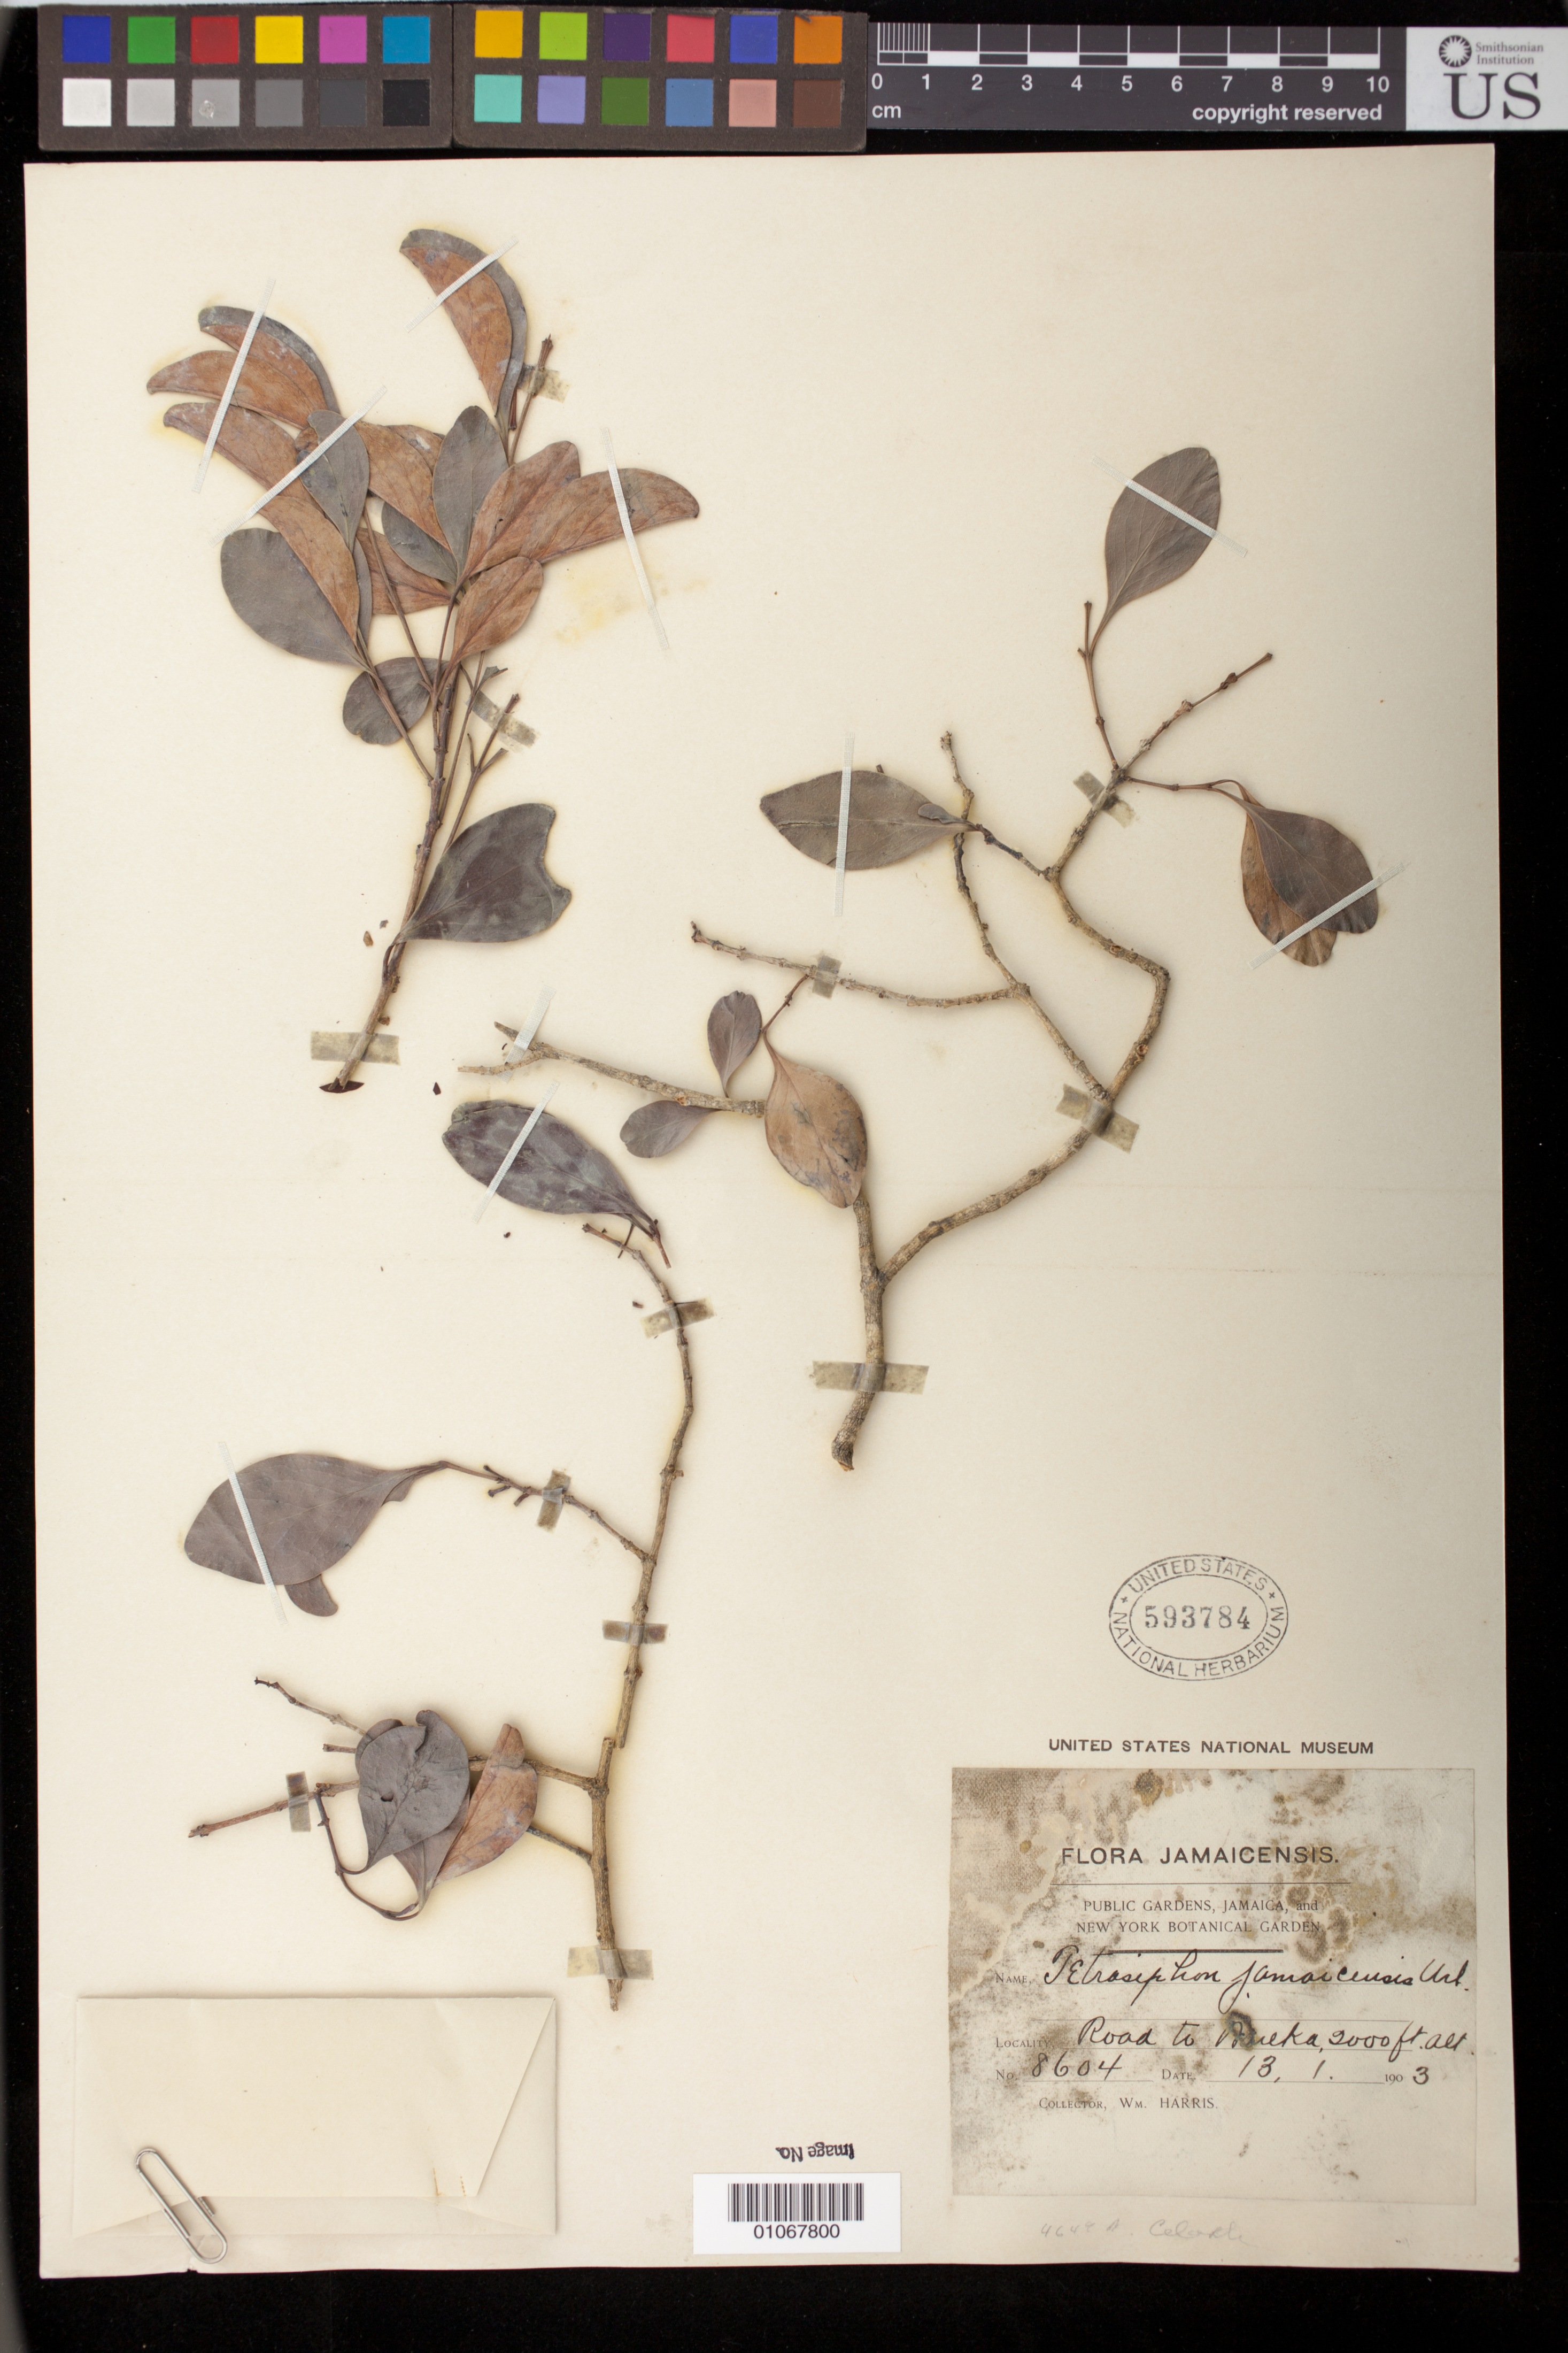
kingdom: Plantae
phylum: Tracheophyta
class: Magnoliopsida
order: Celastrales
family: Celastraceae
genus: Tetrasiphon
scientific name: Tetrasiphon jamaicensis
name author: Urb.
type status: Isosyntype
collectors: W. Harris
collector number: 8604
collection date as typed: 13 Jan 1903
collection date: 1903-01-13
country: Jamaica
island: Jamaica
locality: Road to Aueka.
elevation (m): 610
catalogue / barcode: US 593784